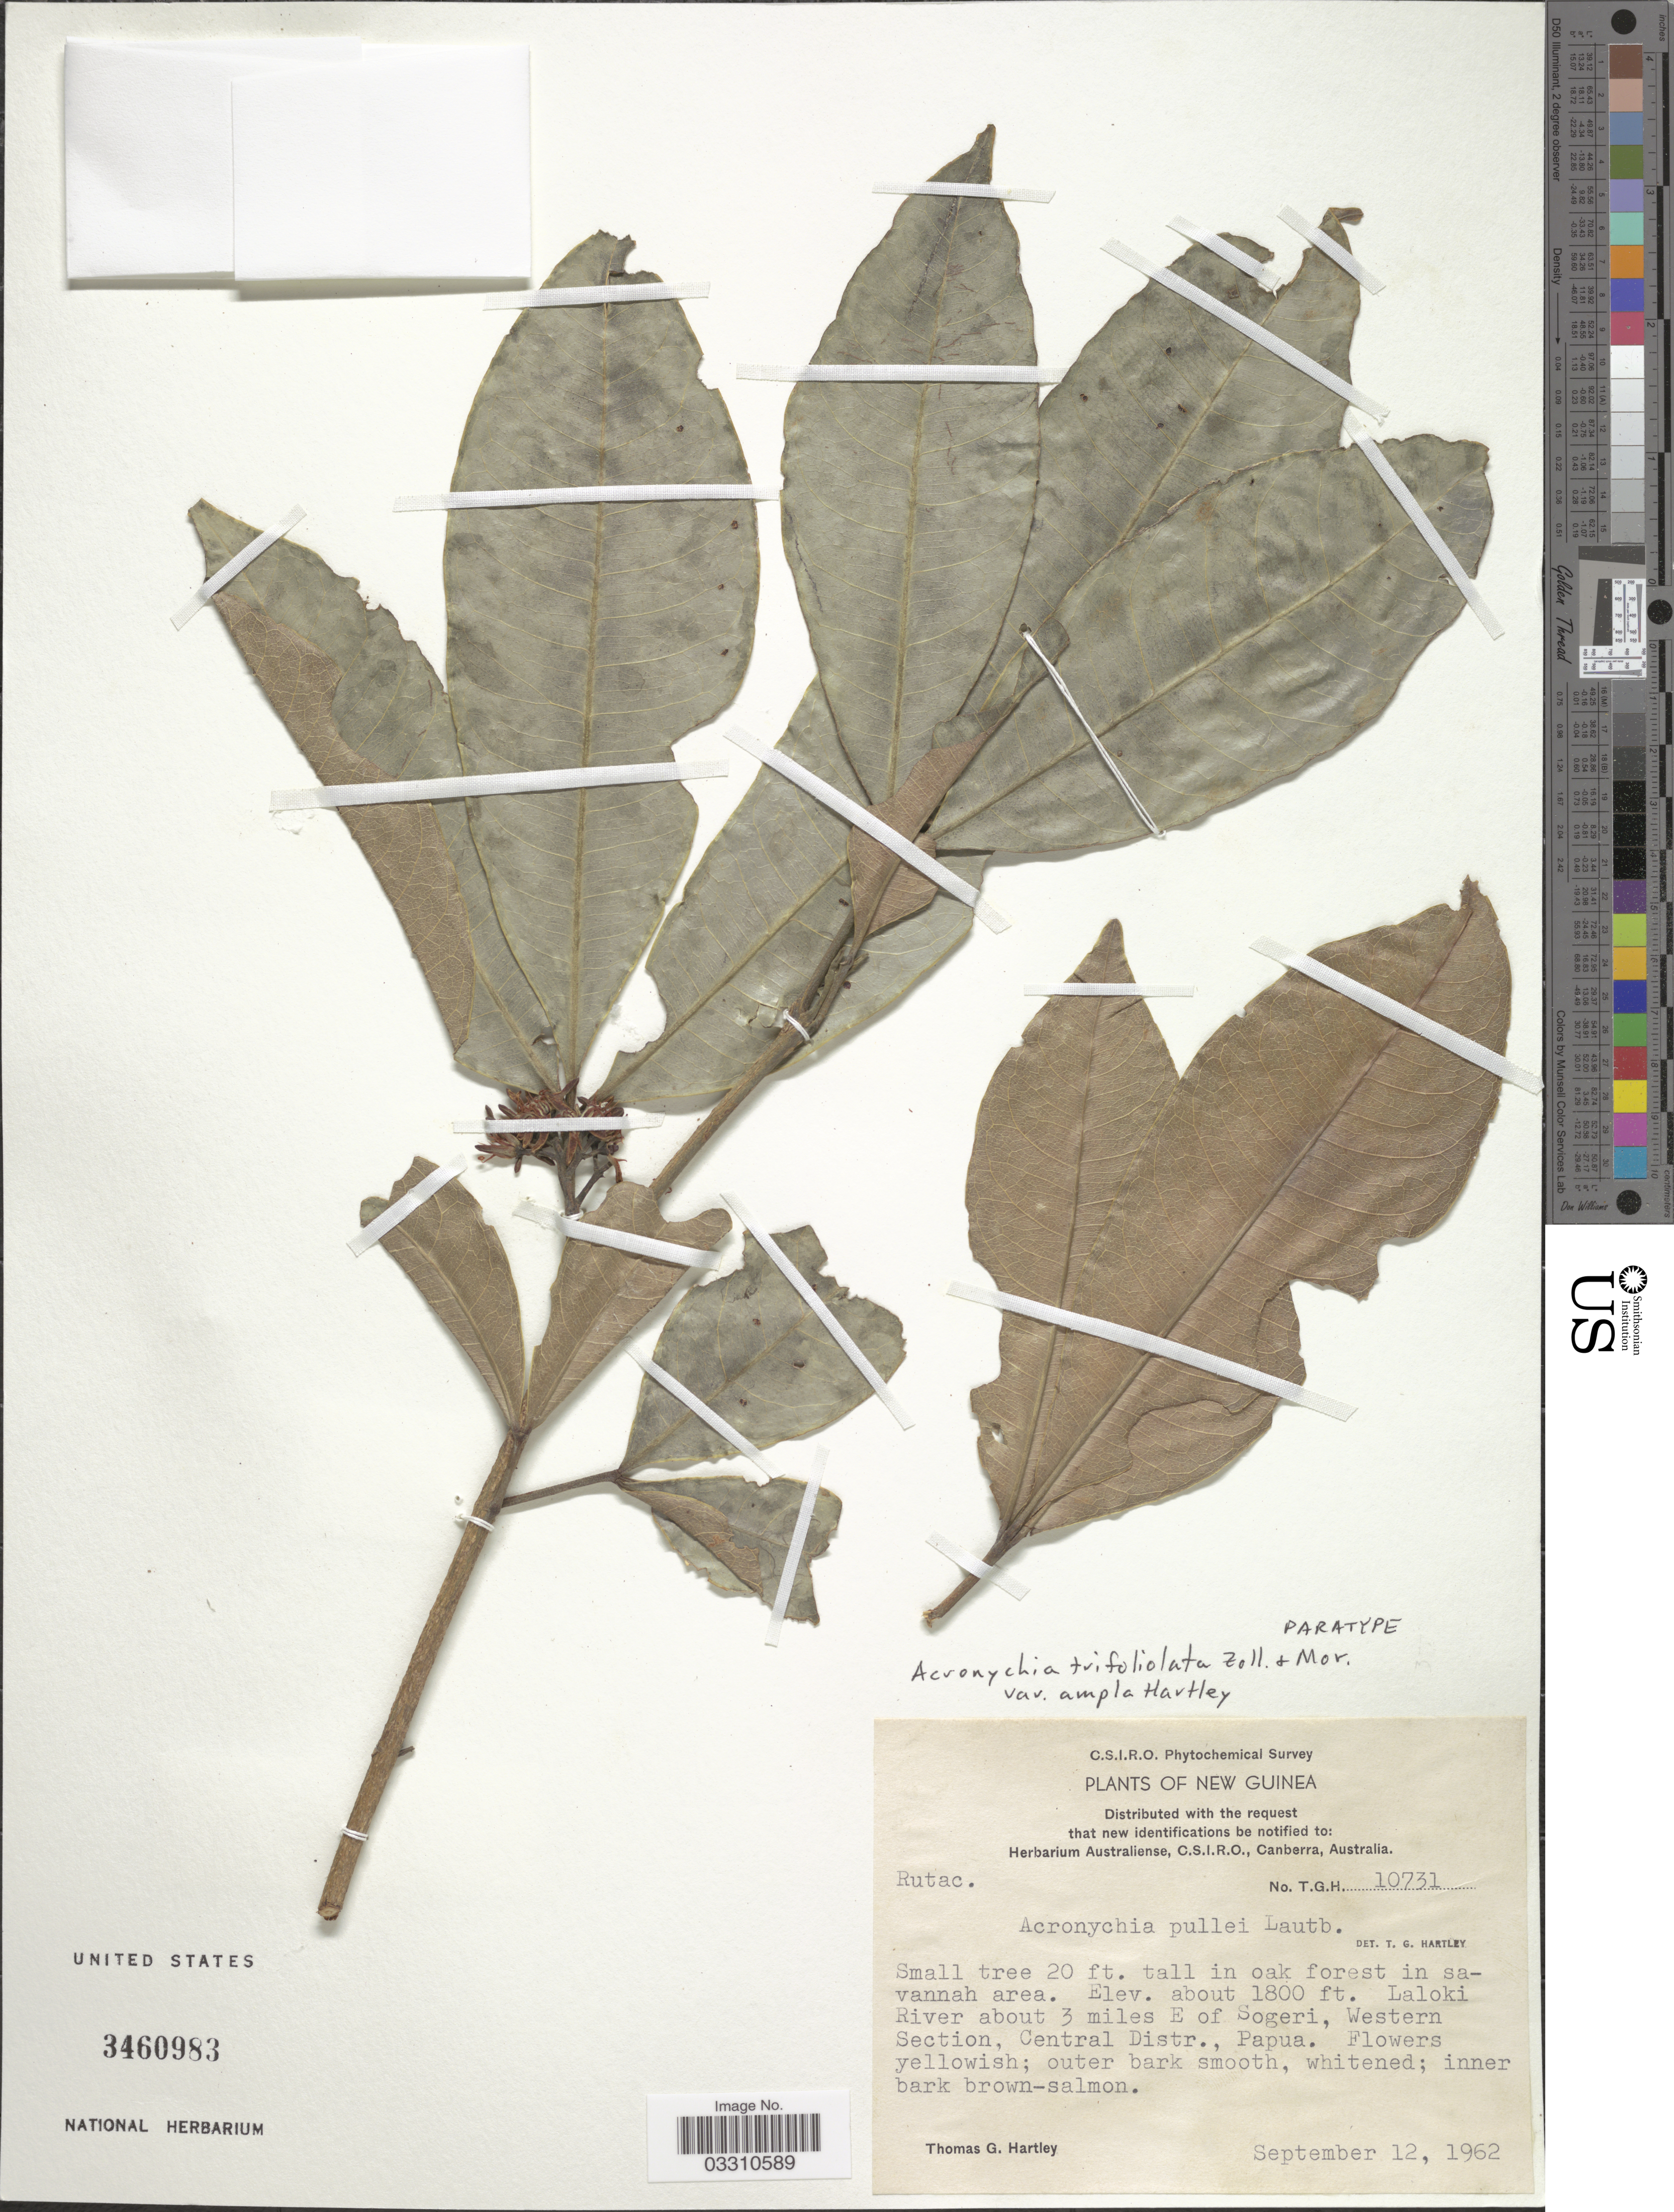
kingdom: Plantae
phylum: Tracheophyta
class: Magnoliopsida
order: Sapindales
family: Rutaceae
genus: Acronychia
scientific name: Acronychia trifoliolata var. ampla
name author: T.G. Hartley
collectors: T. G. Hartley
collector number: TGH10731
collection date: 1962-09-12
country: Papua New Guinea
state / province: Central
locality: New Guinea. Laloki River about 3 miles E of Sogeri, Western Section, Central Distr., Papua.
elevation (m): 549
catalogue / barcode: US 3460983